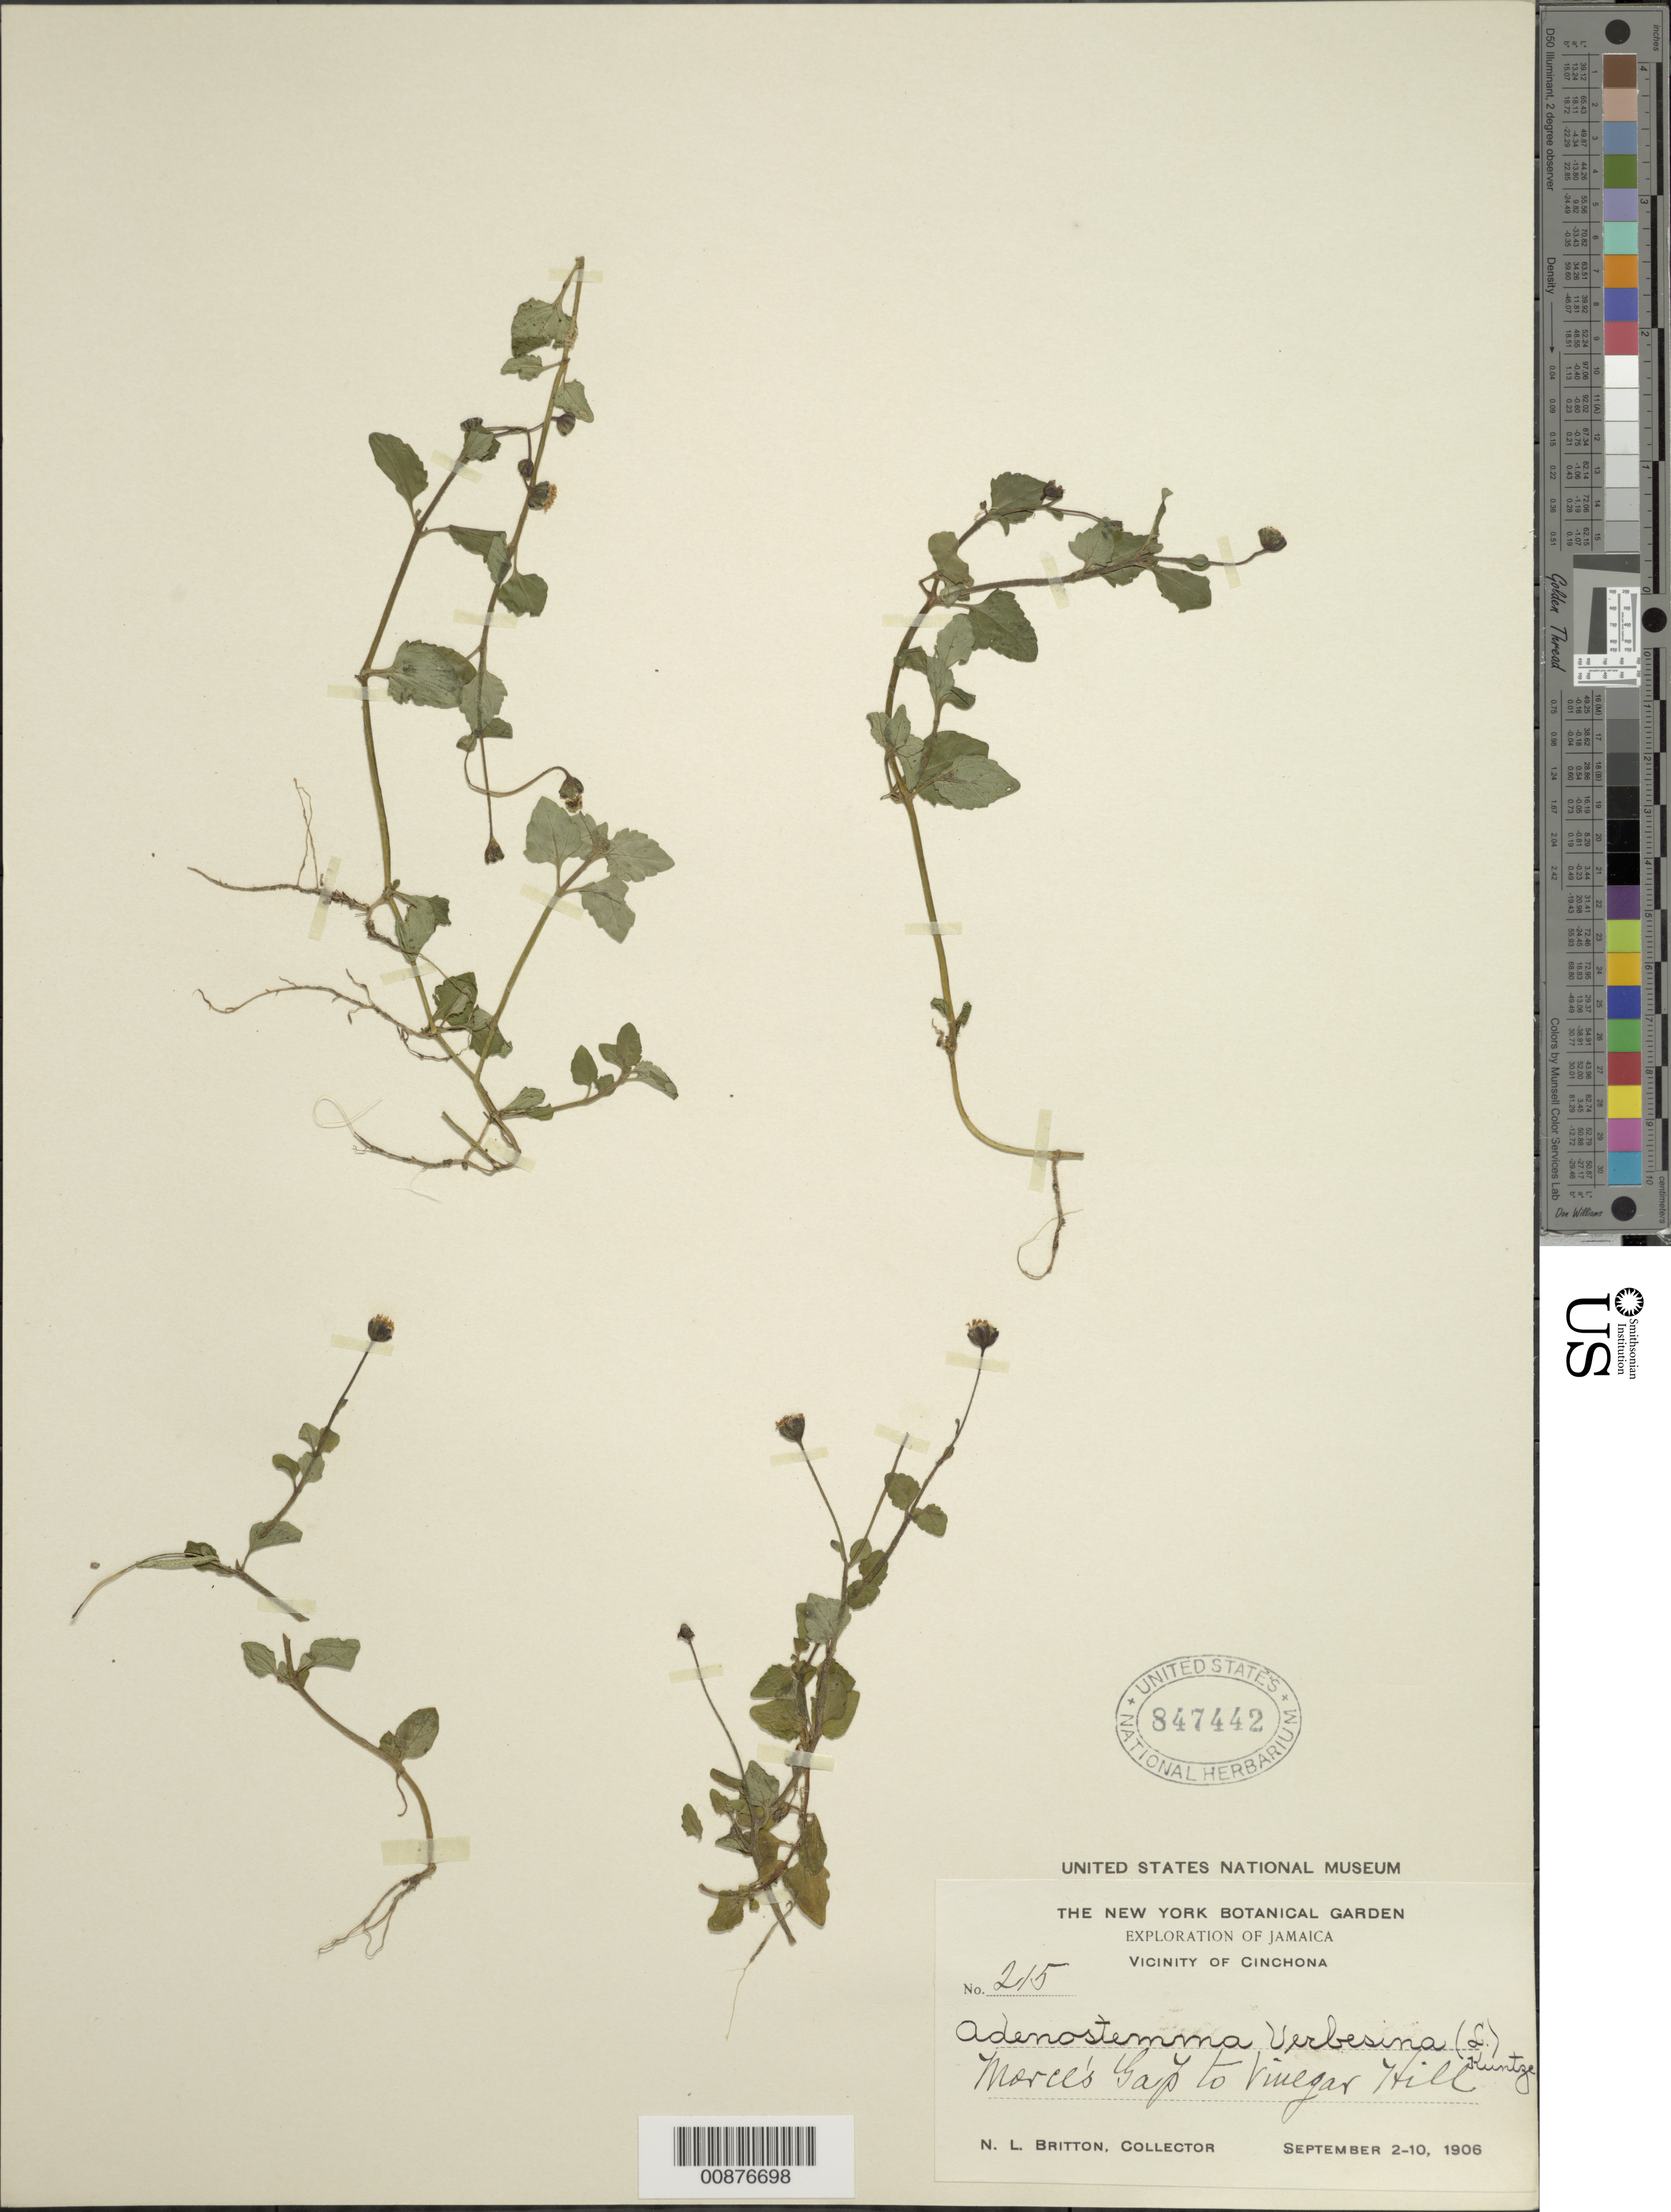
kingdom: Plantae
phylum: Tracheophyta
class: Magnoliopsida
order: Asterales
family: Asteraceae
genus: Adenostemma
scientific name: Adenostemma verbesina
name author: (L.) Sch. Bip.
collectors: N. Britton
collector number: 215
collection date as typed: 02 Sep 1906 to 10 Sep 1906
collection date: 1906-09-02/1906-09-10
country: Jamaica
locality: Vicinity of Cinchona. Marce's (sp?) to Vinegar Hill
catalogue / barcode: US 847442